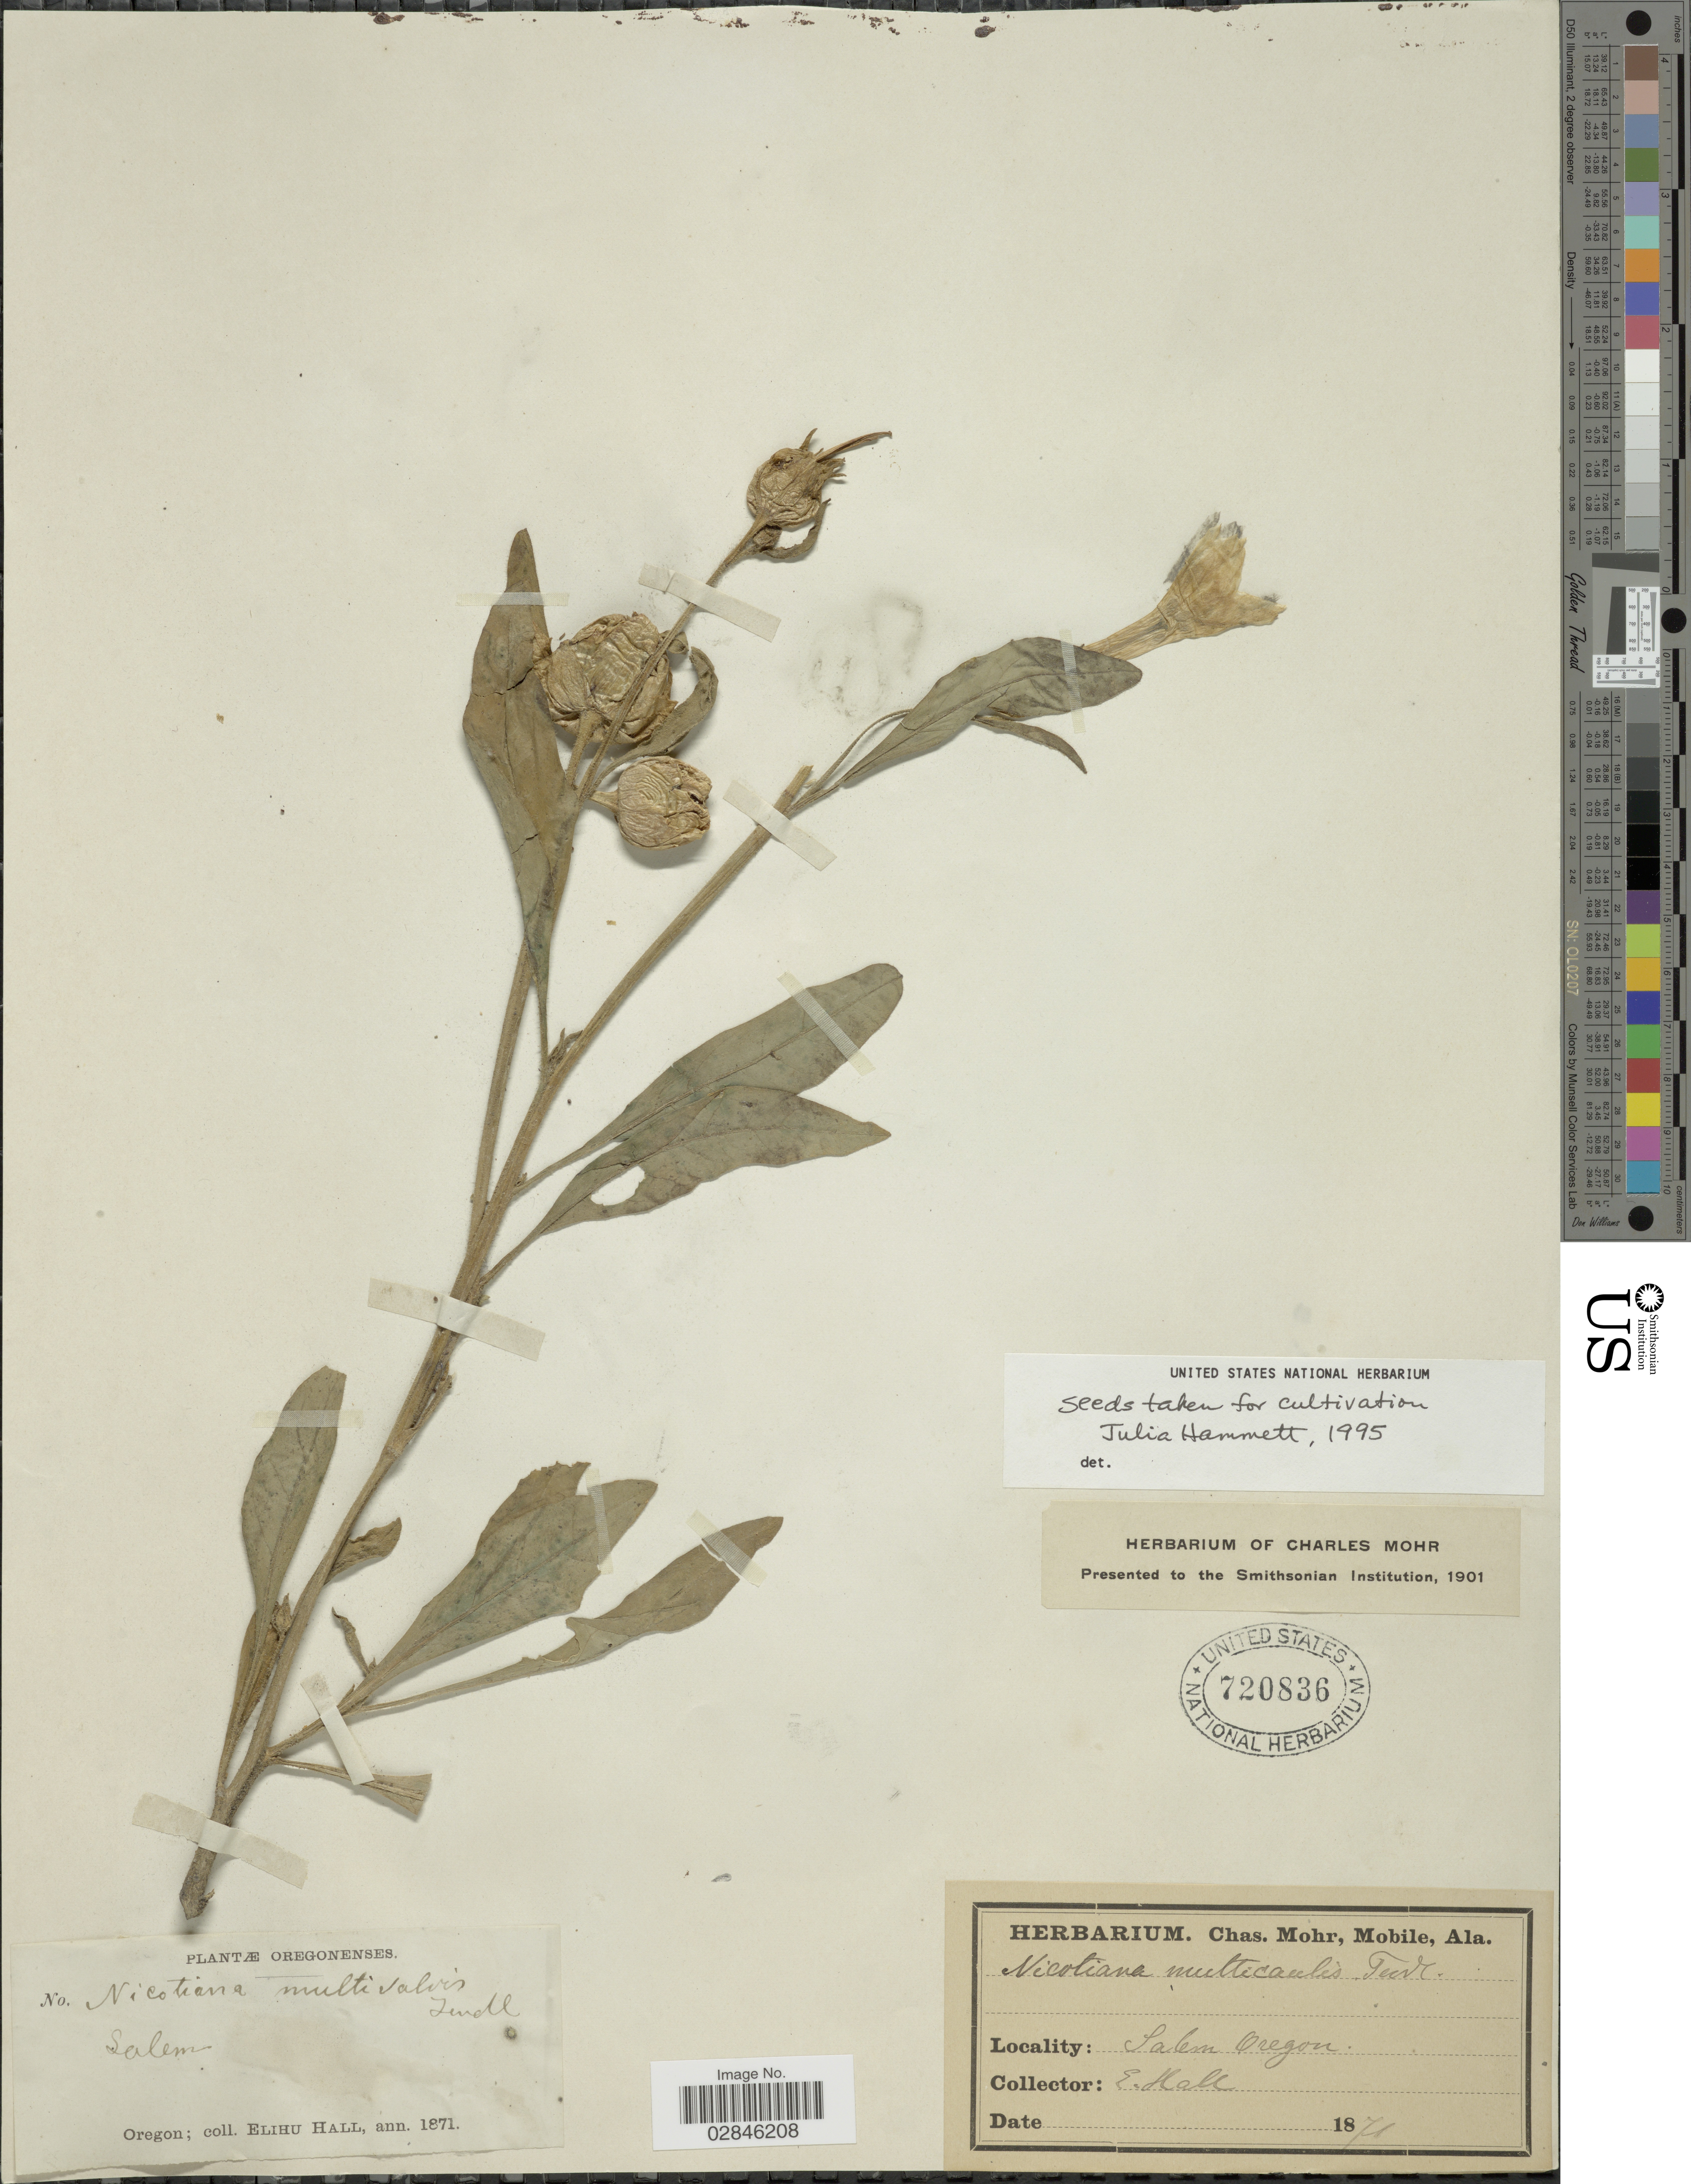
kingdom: Plantae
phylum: Tracheophyta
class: Magnoliopsida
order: Solanales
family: Solanaceae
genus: Nicotiana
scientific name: Nicotiana quadrivalvis var. multivalvis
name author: (Lindl.) A. Gray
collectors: E. Hall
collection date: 1871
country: United States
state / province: Oregon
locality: Salem.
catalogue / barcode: US 720836